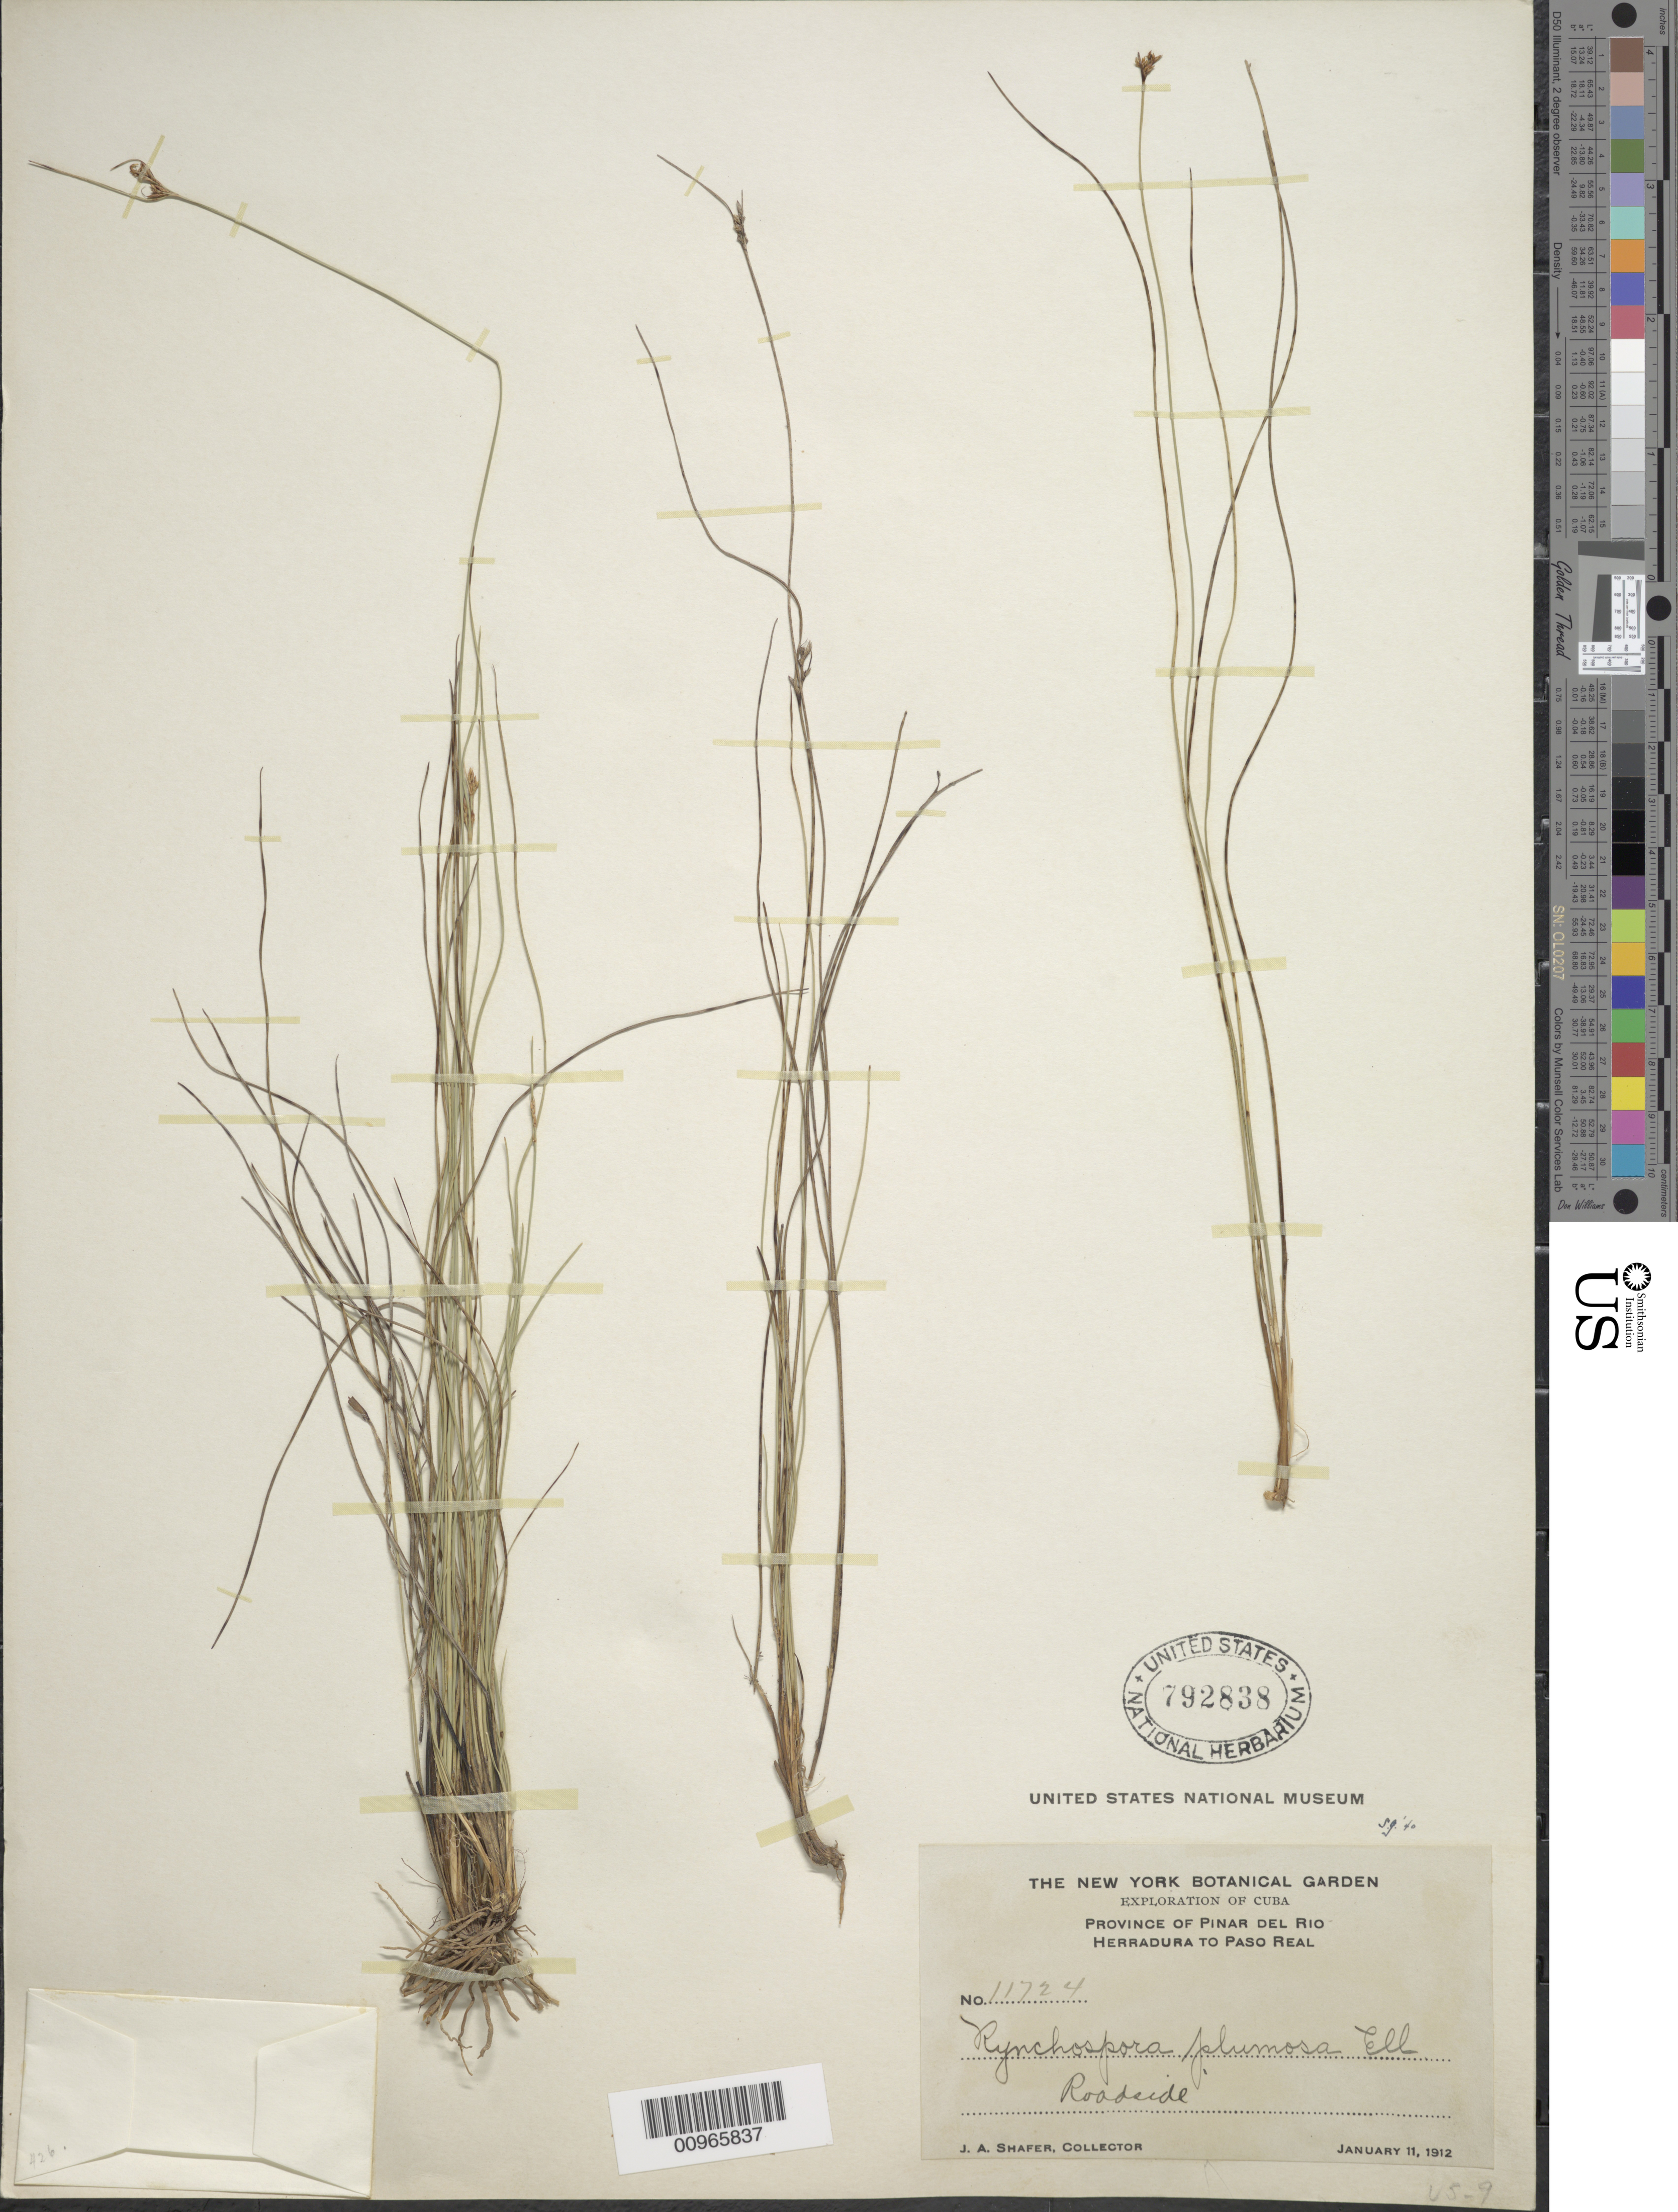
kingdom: Plantae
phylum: Tracheophyta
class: Liliopsida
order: Poales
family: Cyperaceae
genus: Rhynchospora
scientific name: Rhynchospora plumosa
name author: Elliott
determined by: Gale, S.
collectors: J. A. Shafer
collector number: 11724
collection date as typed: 11 Jan 1912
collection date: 1912-01-11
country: Cuba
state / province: Pinar del Rio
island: Cuba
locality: Herradura to Paso Real, roadside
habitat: Roadside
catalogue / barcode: US 792838